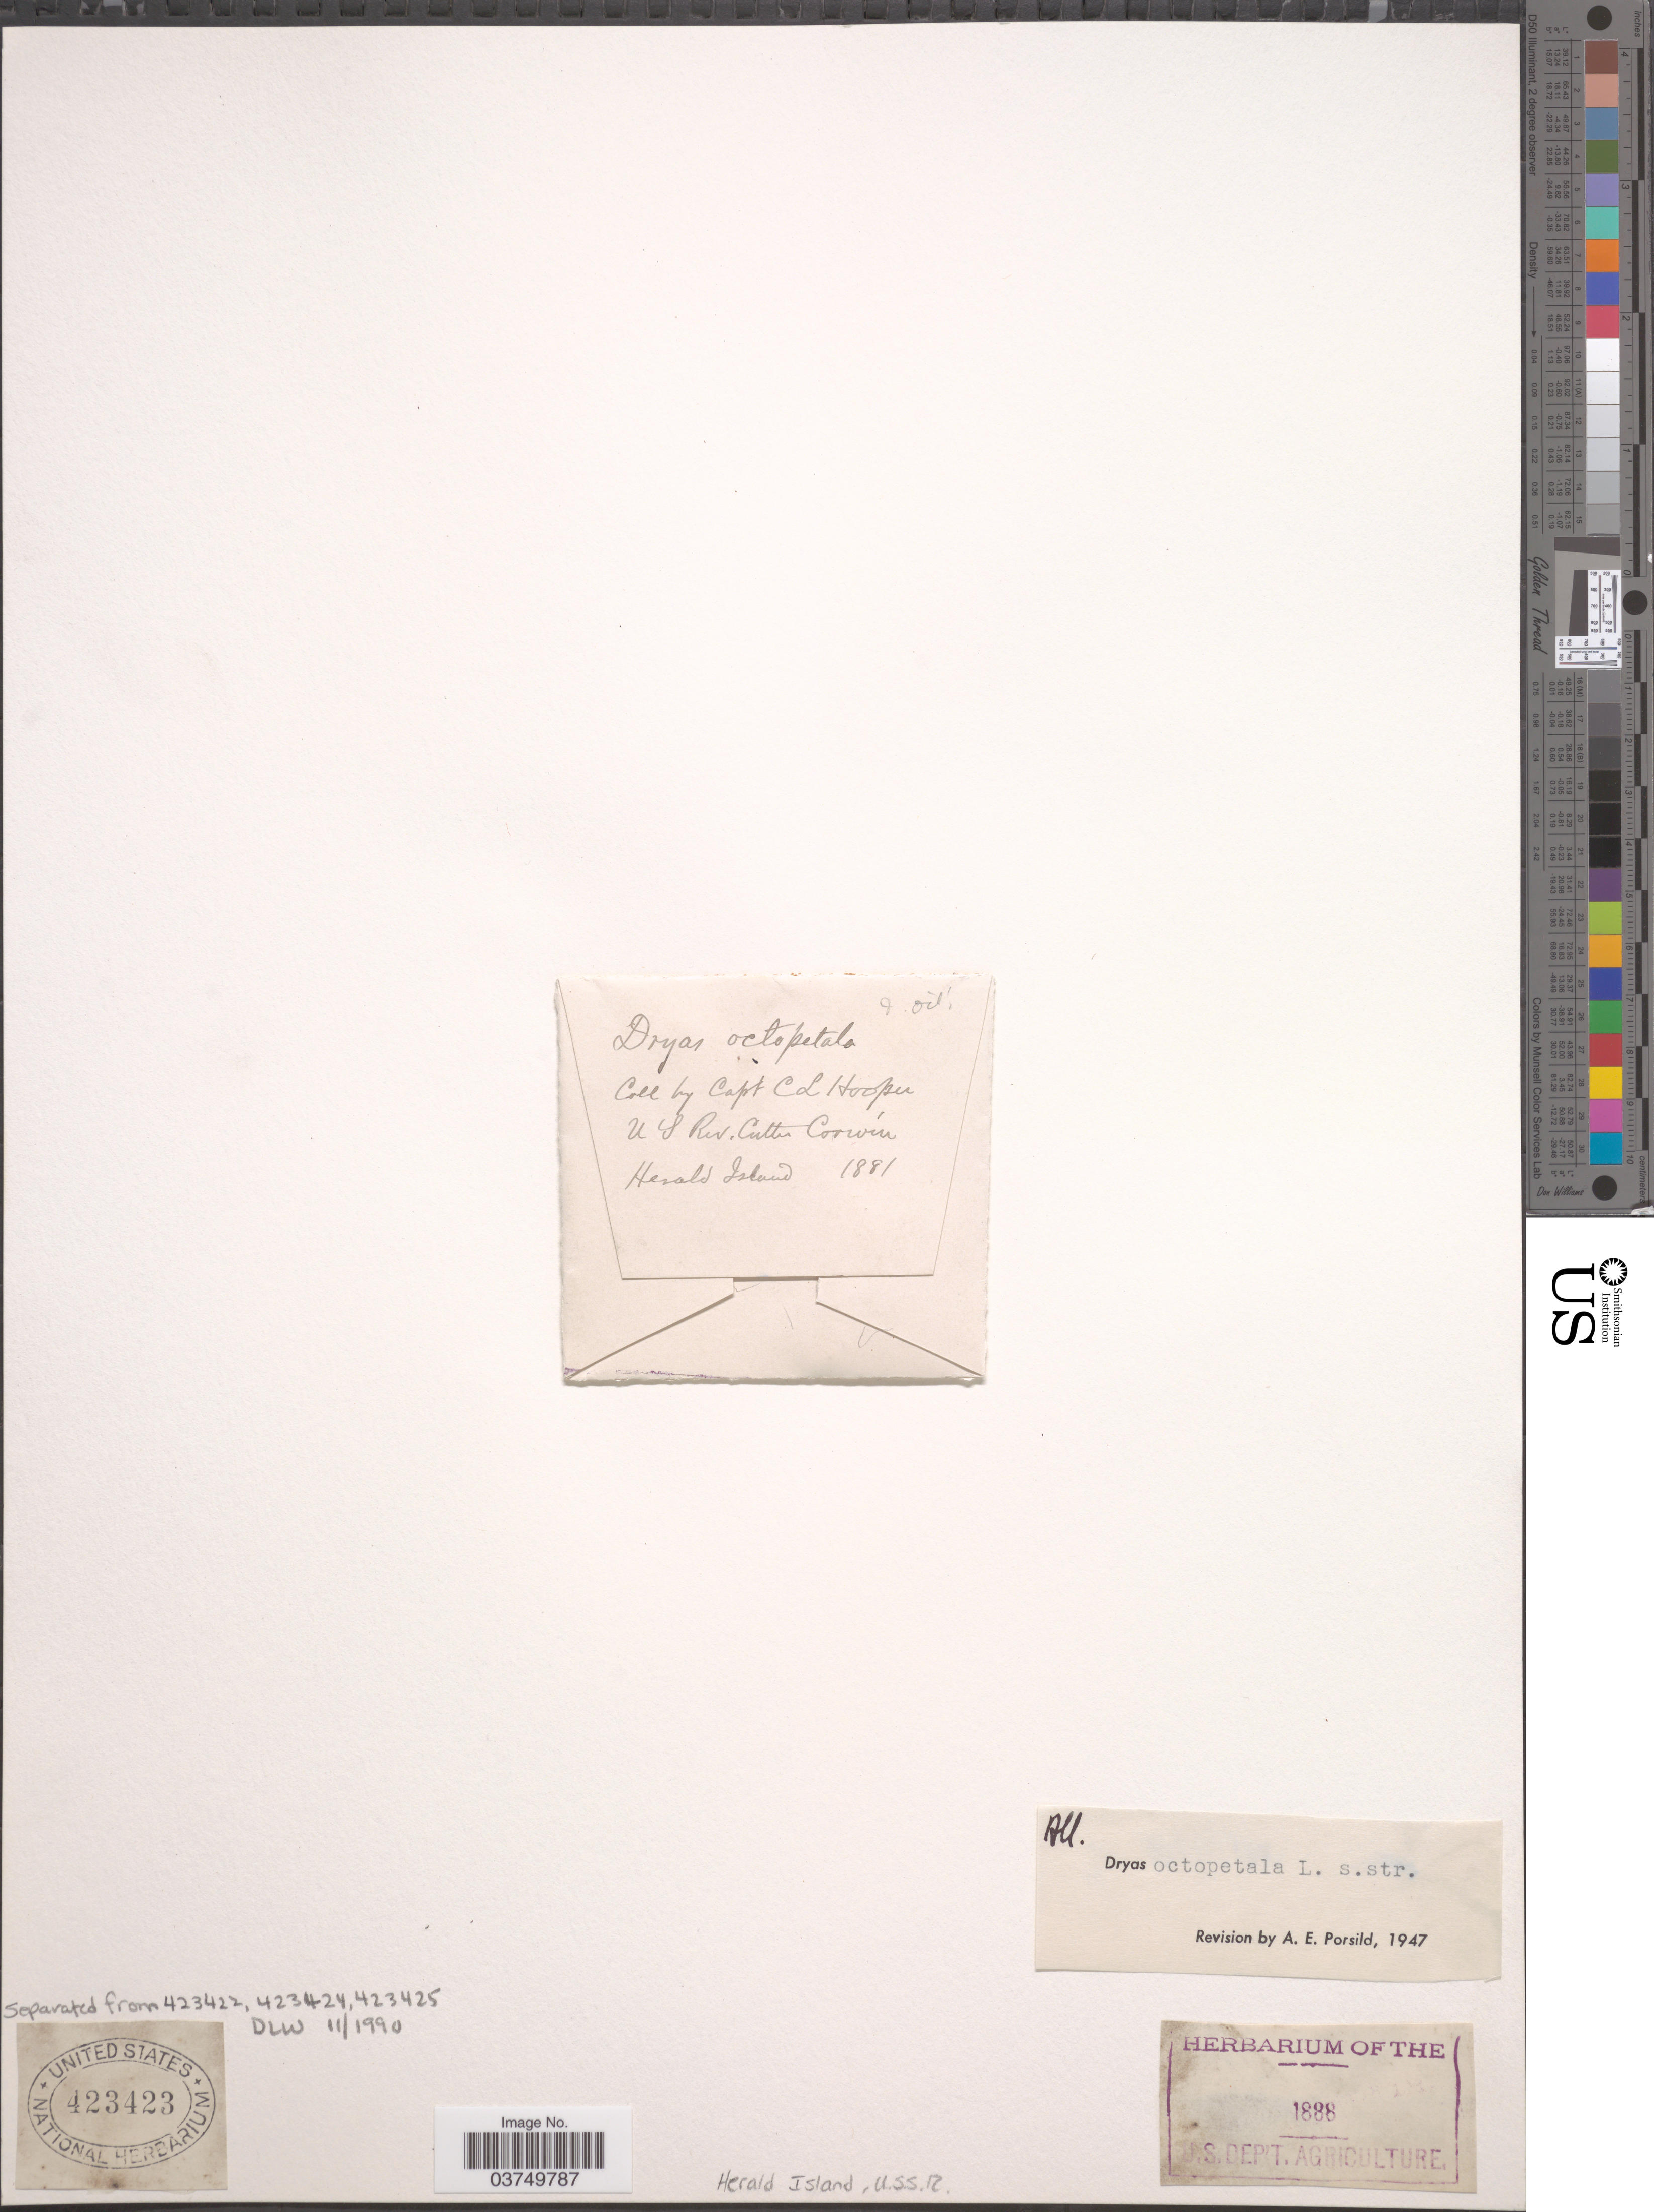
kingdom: Plantae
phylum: Tracheophyta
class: Magnoliopsida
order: Rosales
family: Rosaceae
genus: Dryas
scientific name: Dryas octopetala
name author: L.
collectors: C. Hooper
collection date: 1881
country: Russian Federation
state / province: Chukotka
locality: U S Rev. Cutter Corwin. Herald Island, U.S.S.R.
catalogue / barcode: US 423423